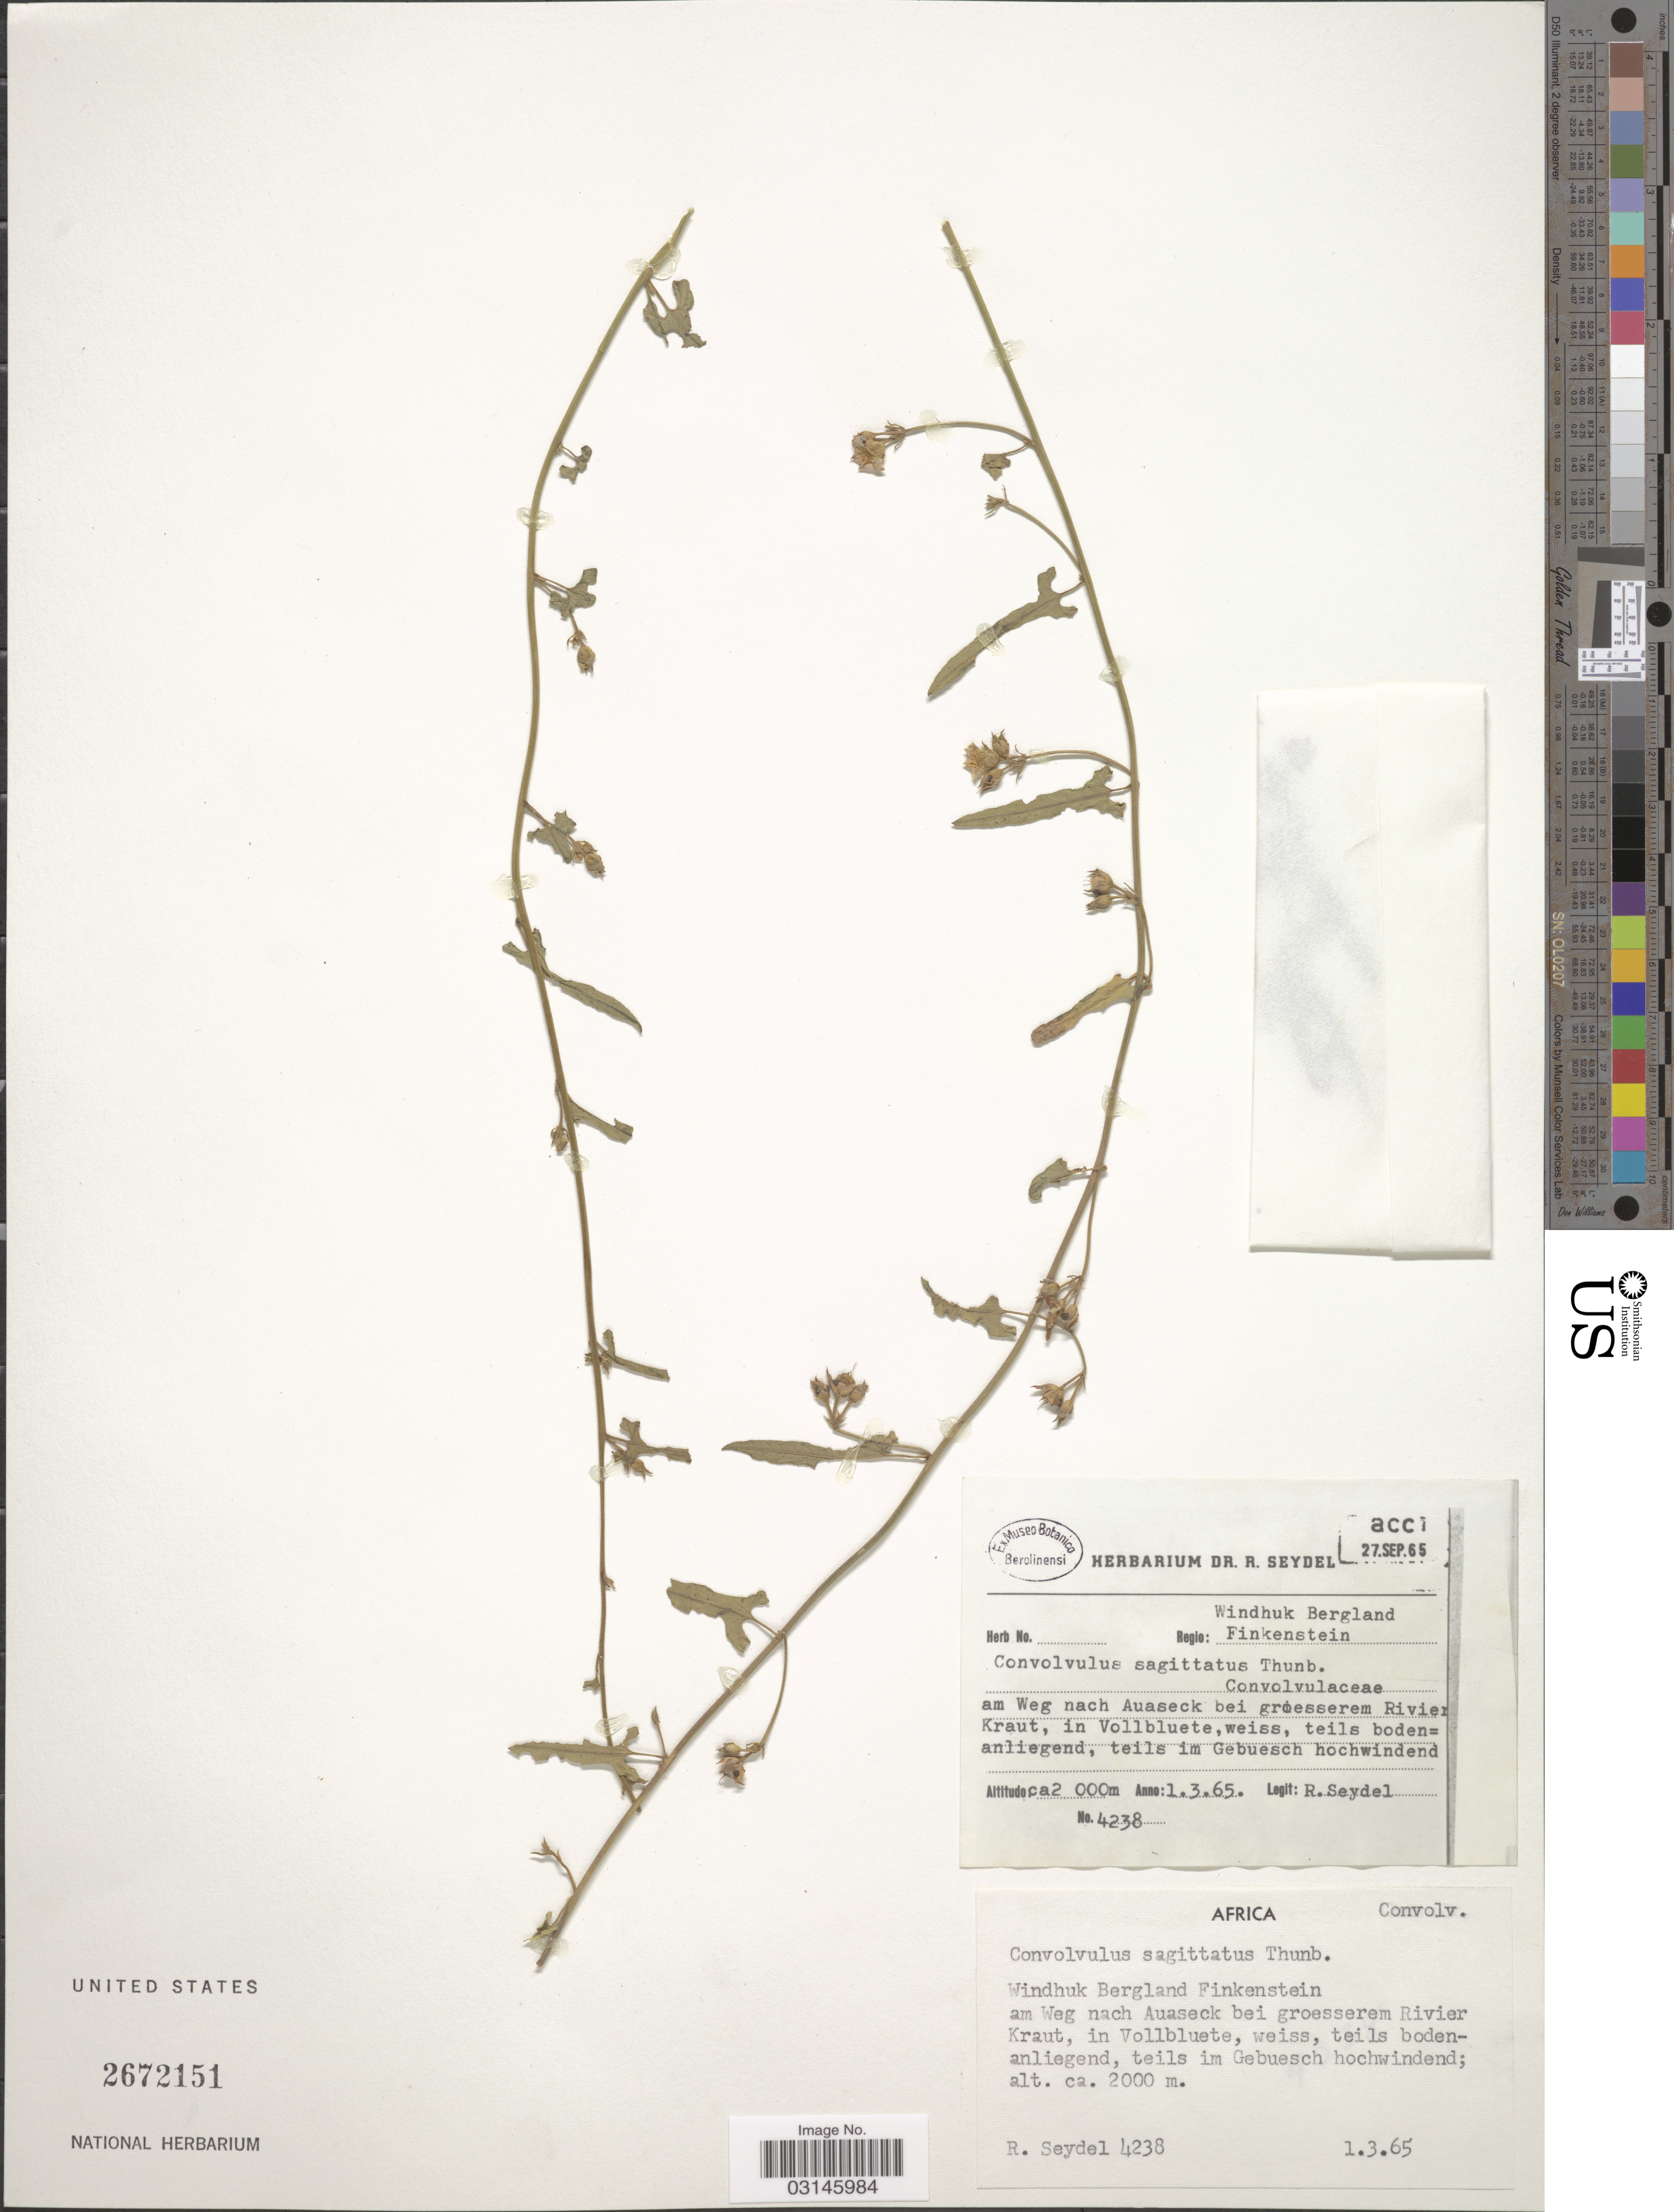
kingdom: Plantae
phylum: Tracheophyta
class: Magnoliopsida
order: Solanales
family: Convolvulaceae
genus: Convolvulus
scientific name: Convolvulus sagittatus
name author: Thunb.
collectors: R. Seydel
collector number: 4238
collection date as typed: Transcribed d/m/y: 1/3/65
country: Namibia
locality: Regio: Windhuk Bergland Finkenstein, am Weg nach Auaseck bei groesserem Rivier Kraut, in Vollbluete.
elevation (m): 2000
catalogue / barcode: US 2672151